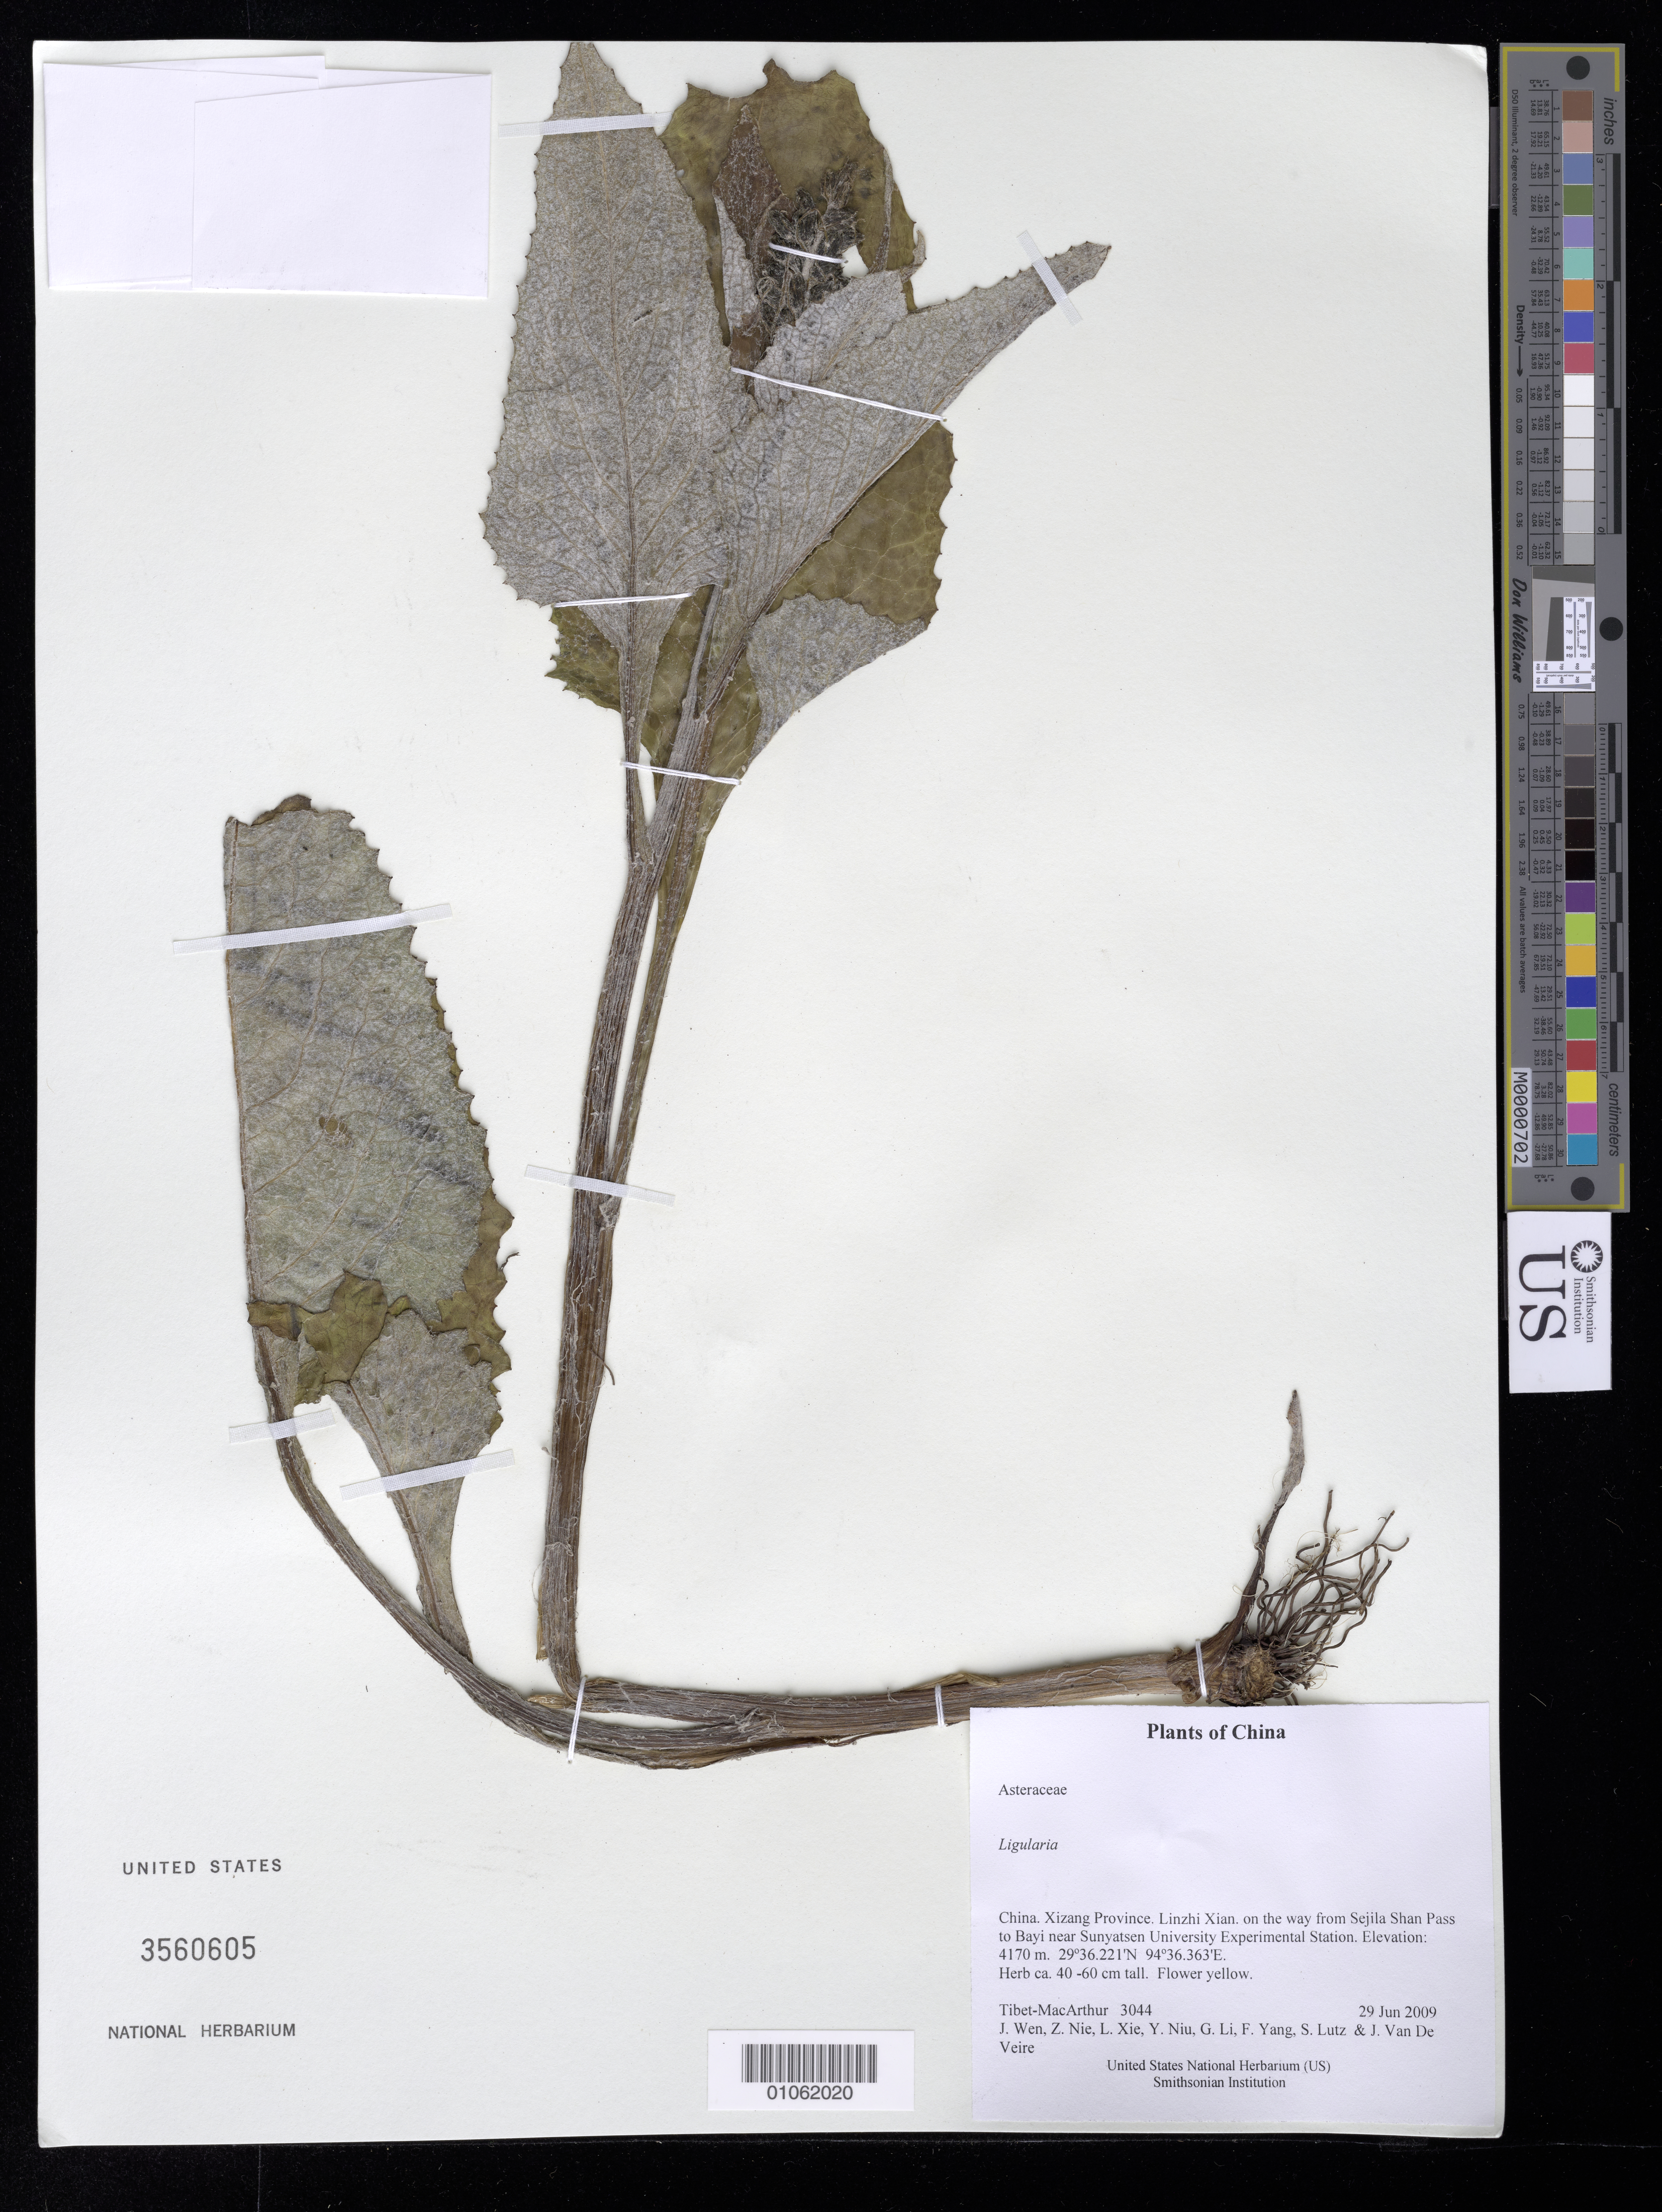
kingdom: Plantae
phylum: Tracheophyta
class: Magnoliopsida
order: Asterales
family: Asteraceae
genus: Ligularia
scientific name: Ligularia sp.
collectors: Tibet-MacArthur, J. Wen, Z. Nie, L. Xie, Y. Niu, G. Li, F. Yang, S. Lutz & J. Van De Veire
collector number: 3044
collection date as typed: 29 Jun 2009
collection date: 2009-06-29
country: China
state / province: Xizang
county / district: Linzhi Xian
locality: on the way from Sejila Shan Pass to Bayi near Sunyatsen University Experimental Station.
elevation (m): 4170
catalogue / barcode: US 3560605